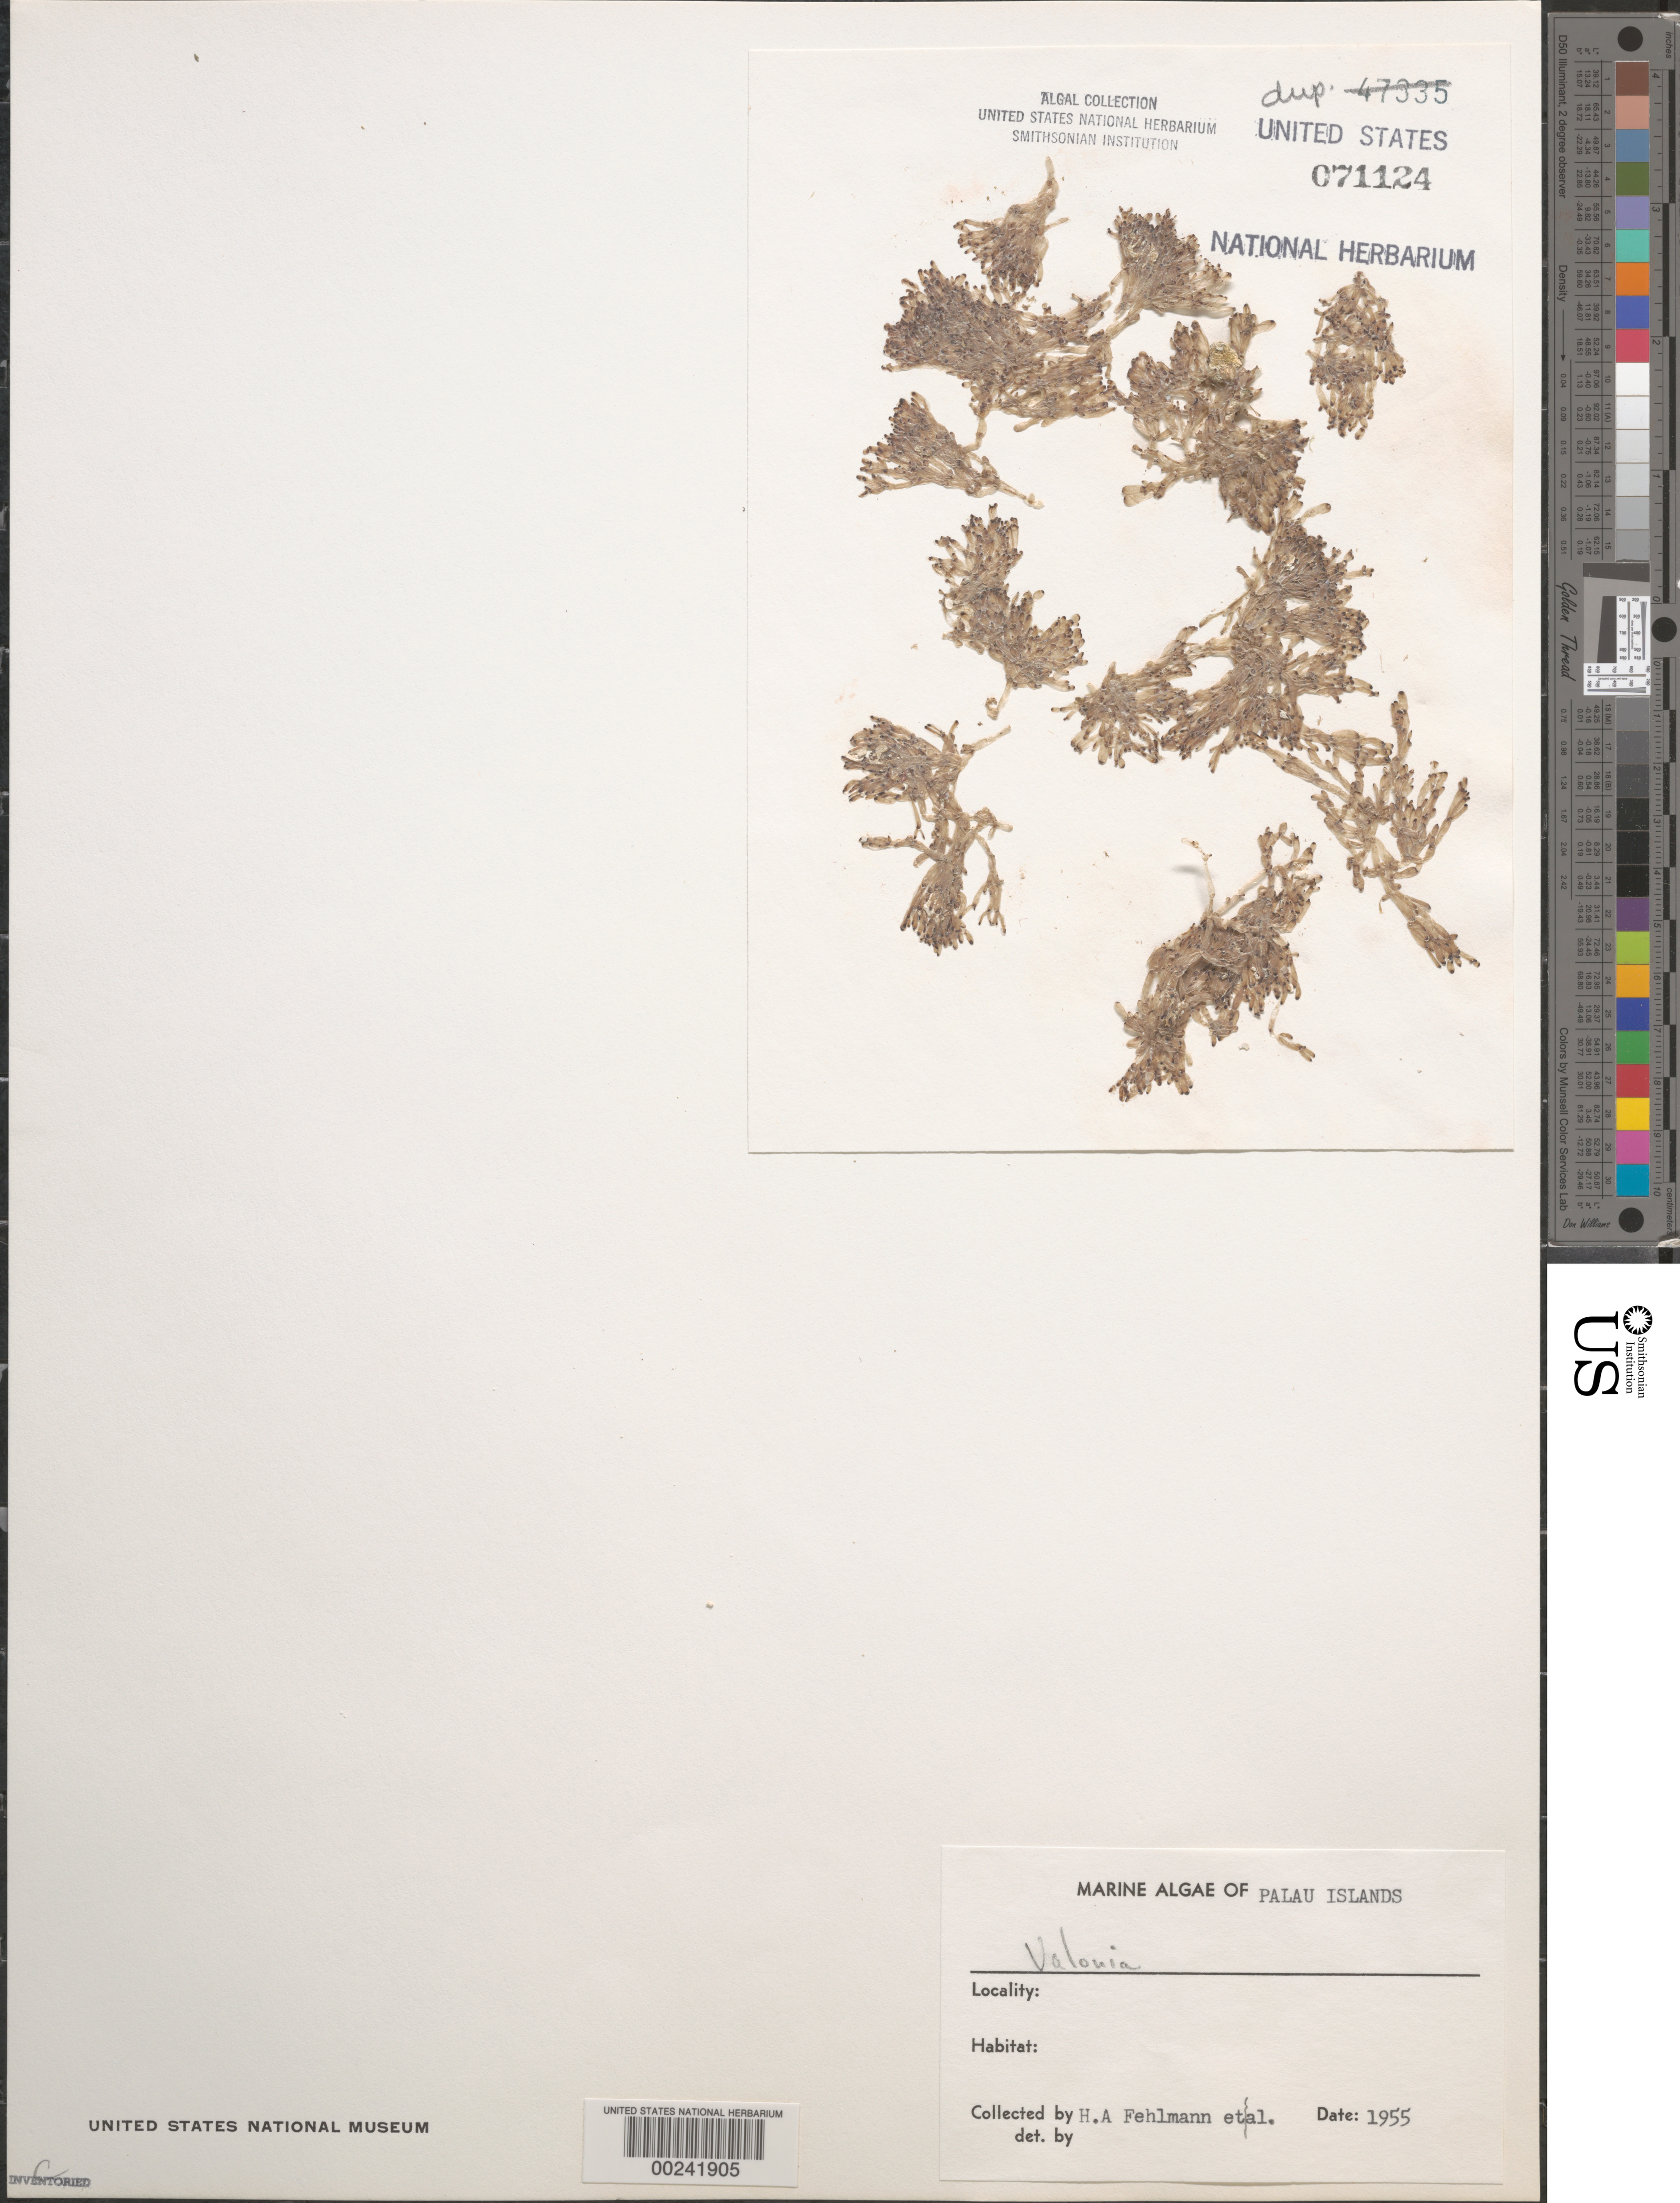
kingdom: Plantae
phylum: Chlorophyta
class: Ulvophyceae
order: Siphonocladales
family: Valoniaceae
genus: Valonia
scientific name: Valonia sp.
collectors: H. Fehlmann et al.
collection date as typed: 1955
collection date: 1955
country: Palau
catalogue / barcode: US 71124